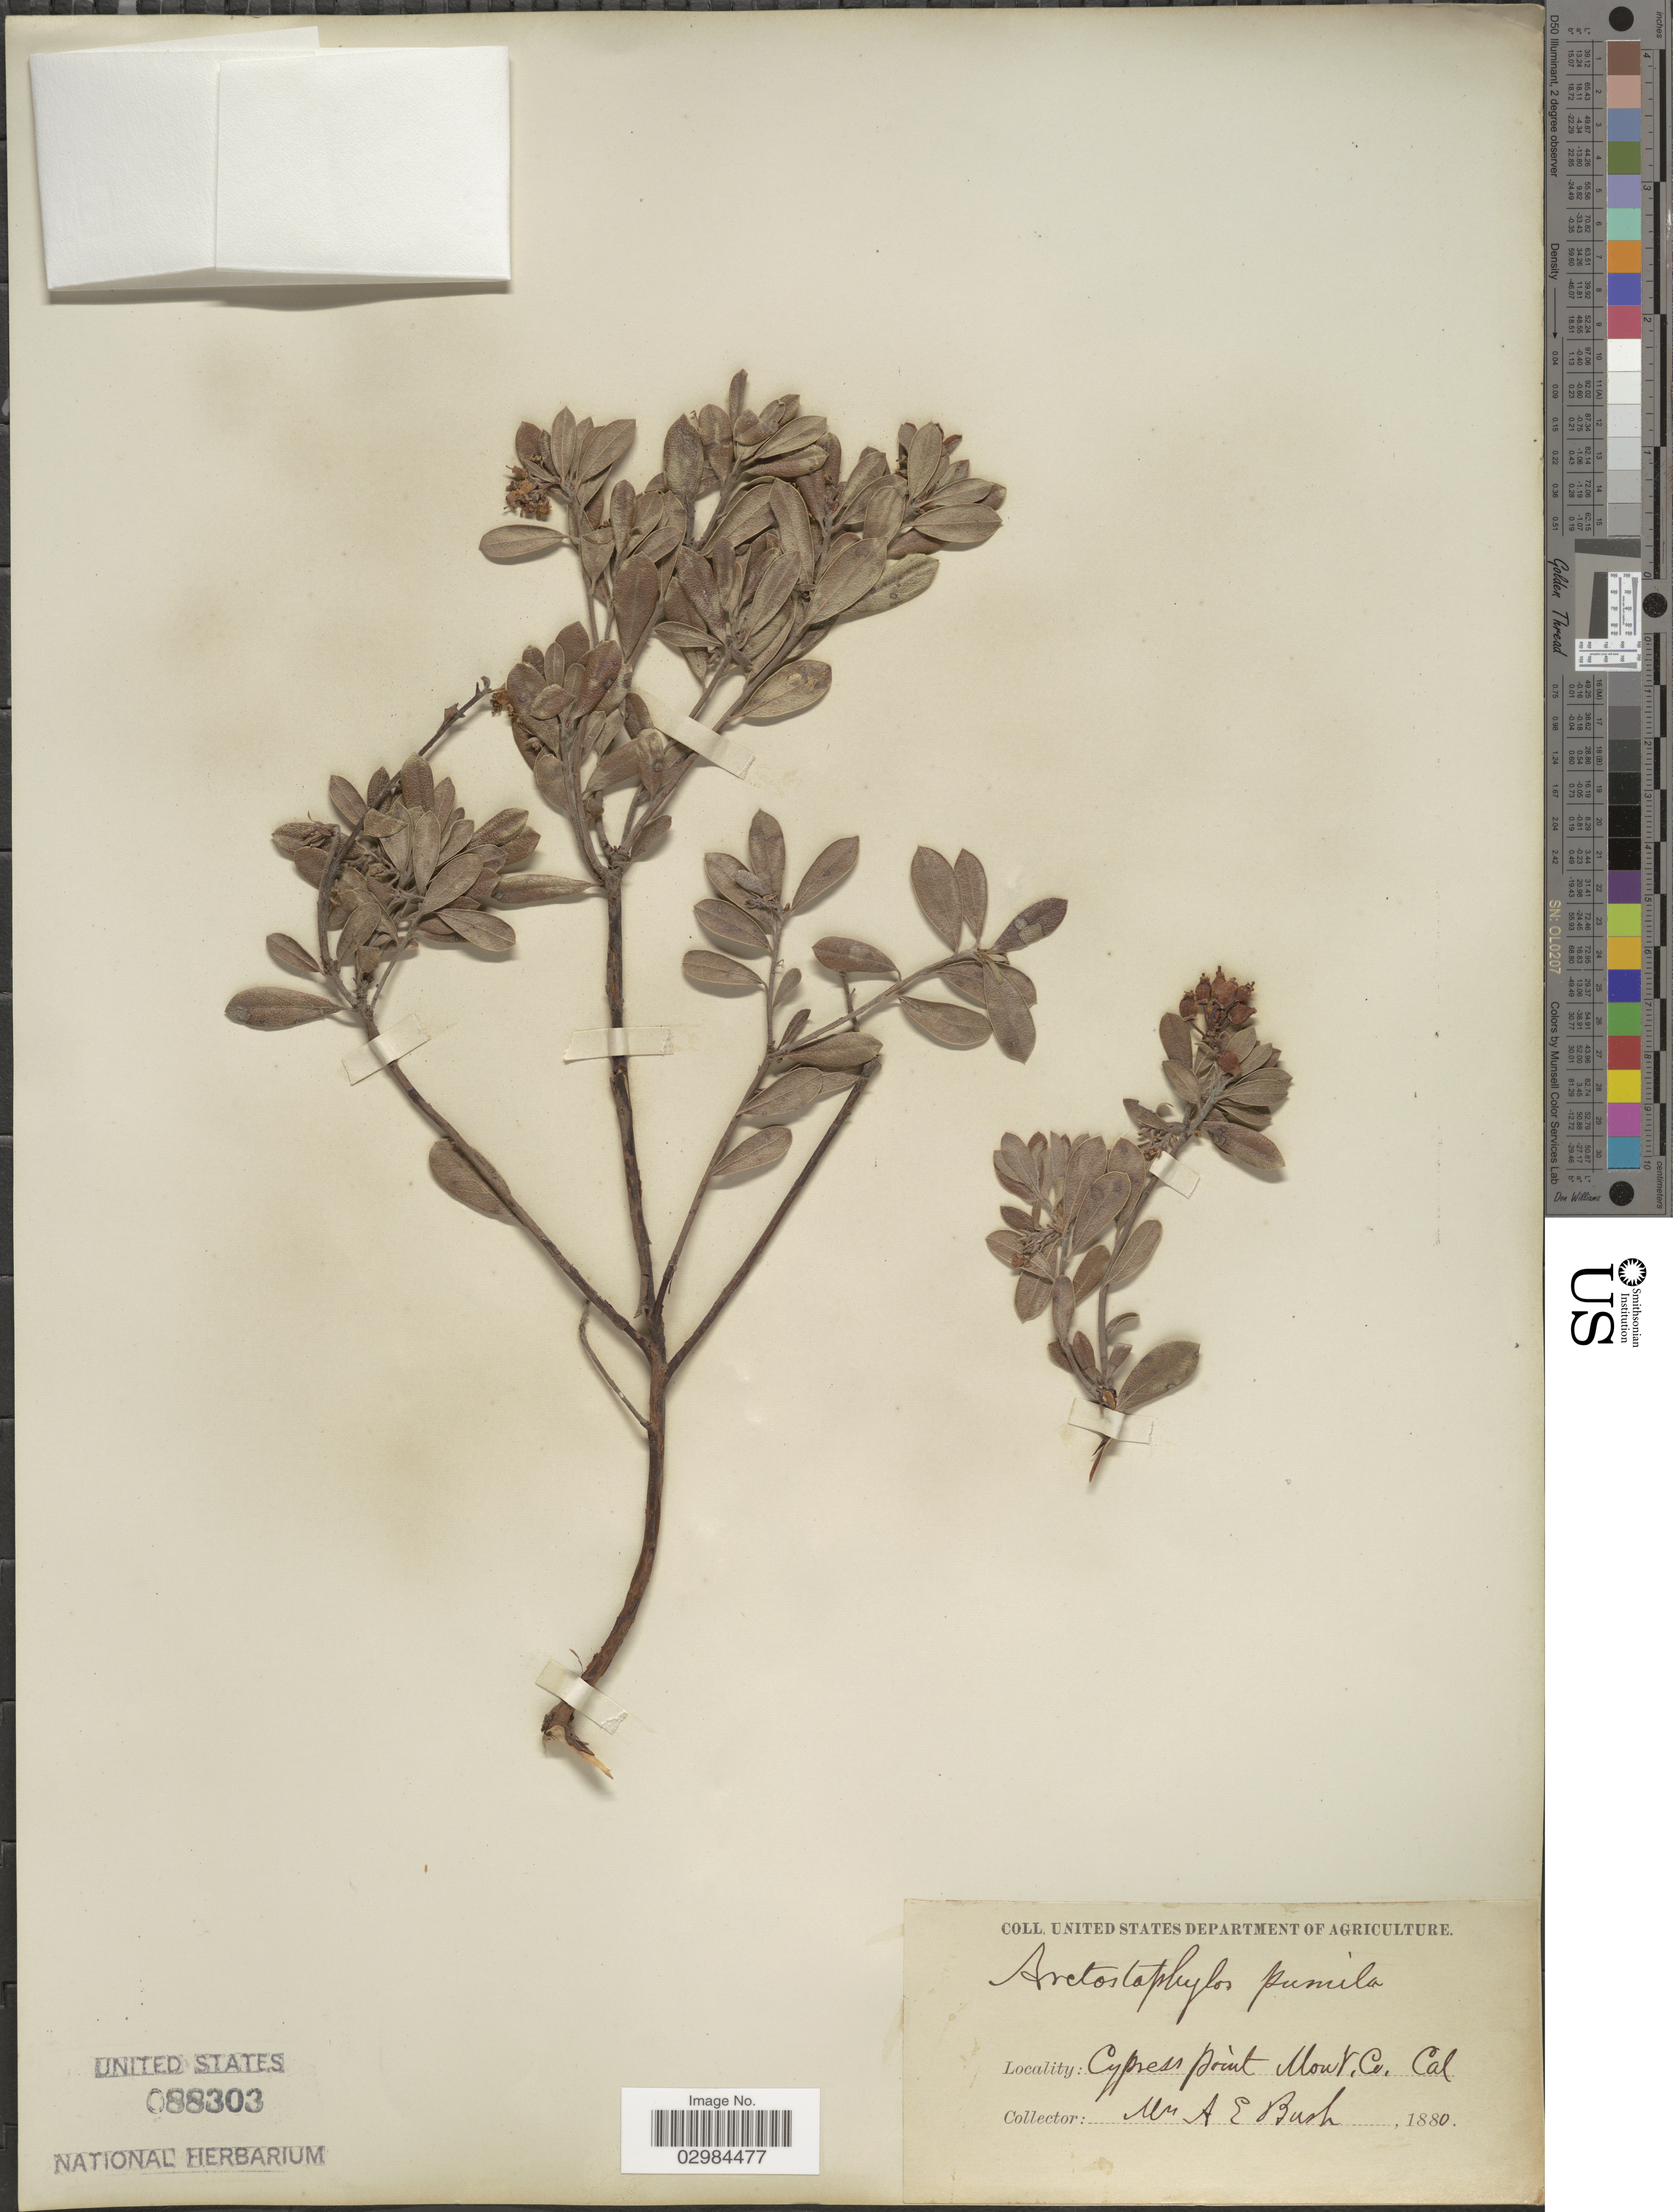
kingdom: Plantae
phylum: Tracheophyta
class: Magnoliopsida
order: Ericales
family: Ericaceae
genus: Arctostaphylos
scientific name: Arctostaphylos pumila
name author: Nutt.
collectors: A. E. Bush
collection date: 1880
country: United States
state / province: California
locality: Cypress Point Mont. Co.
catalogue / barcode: US 88303